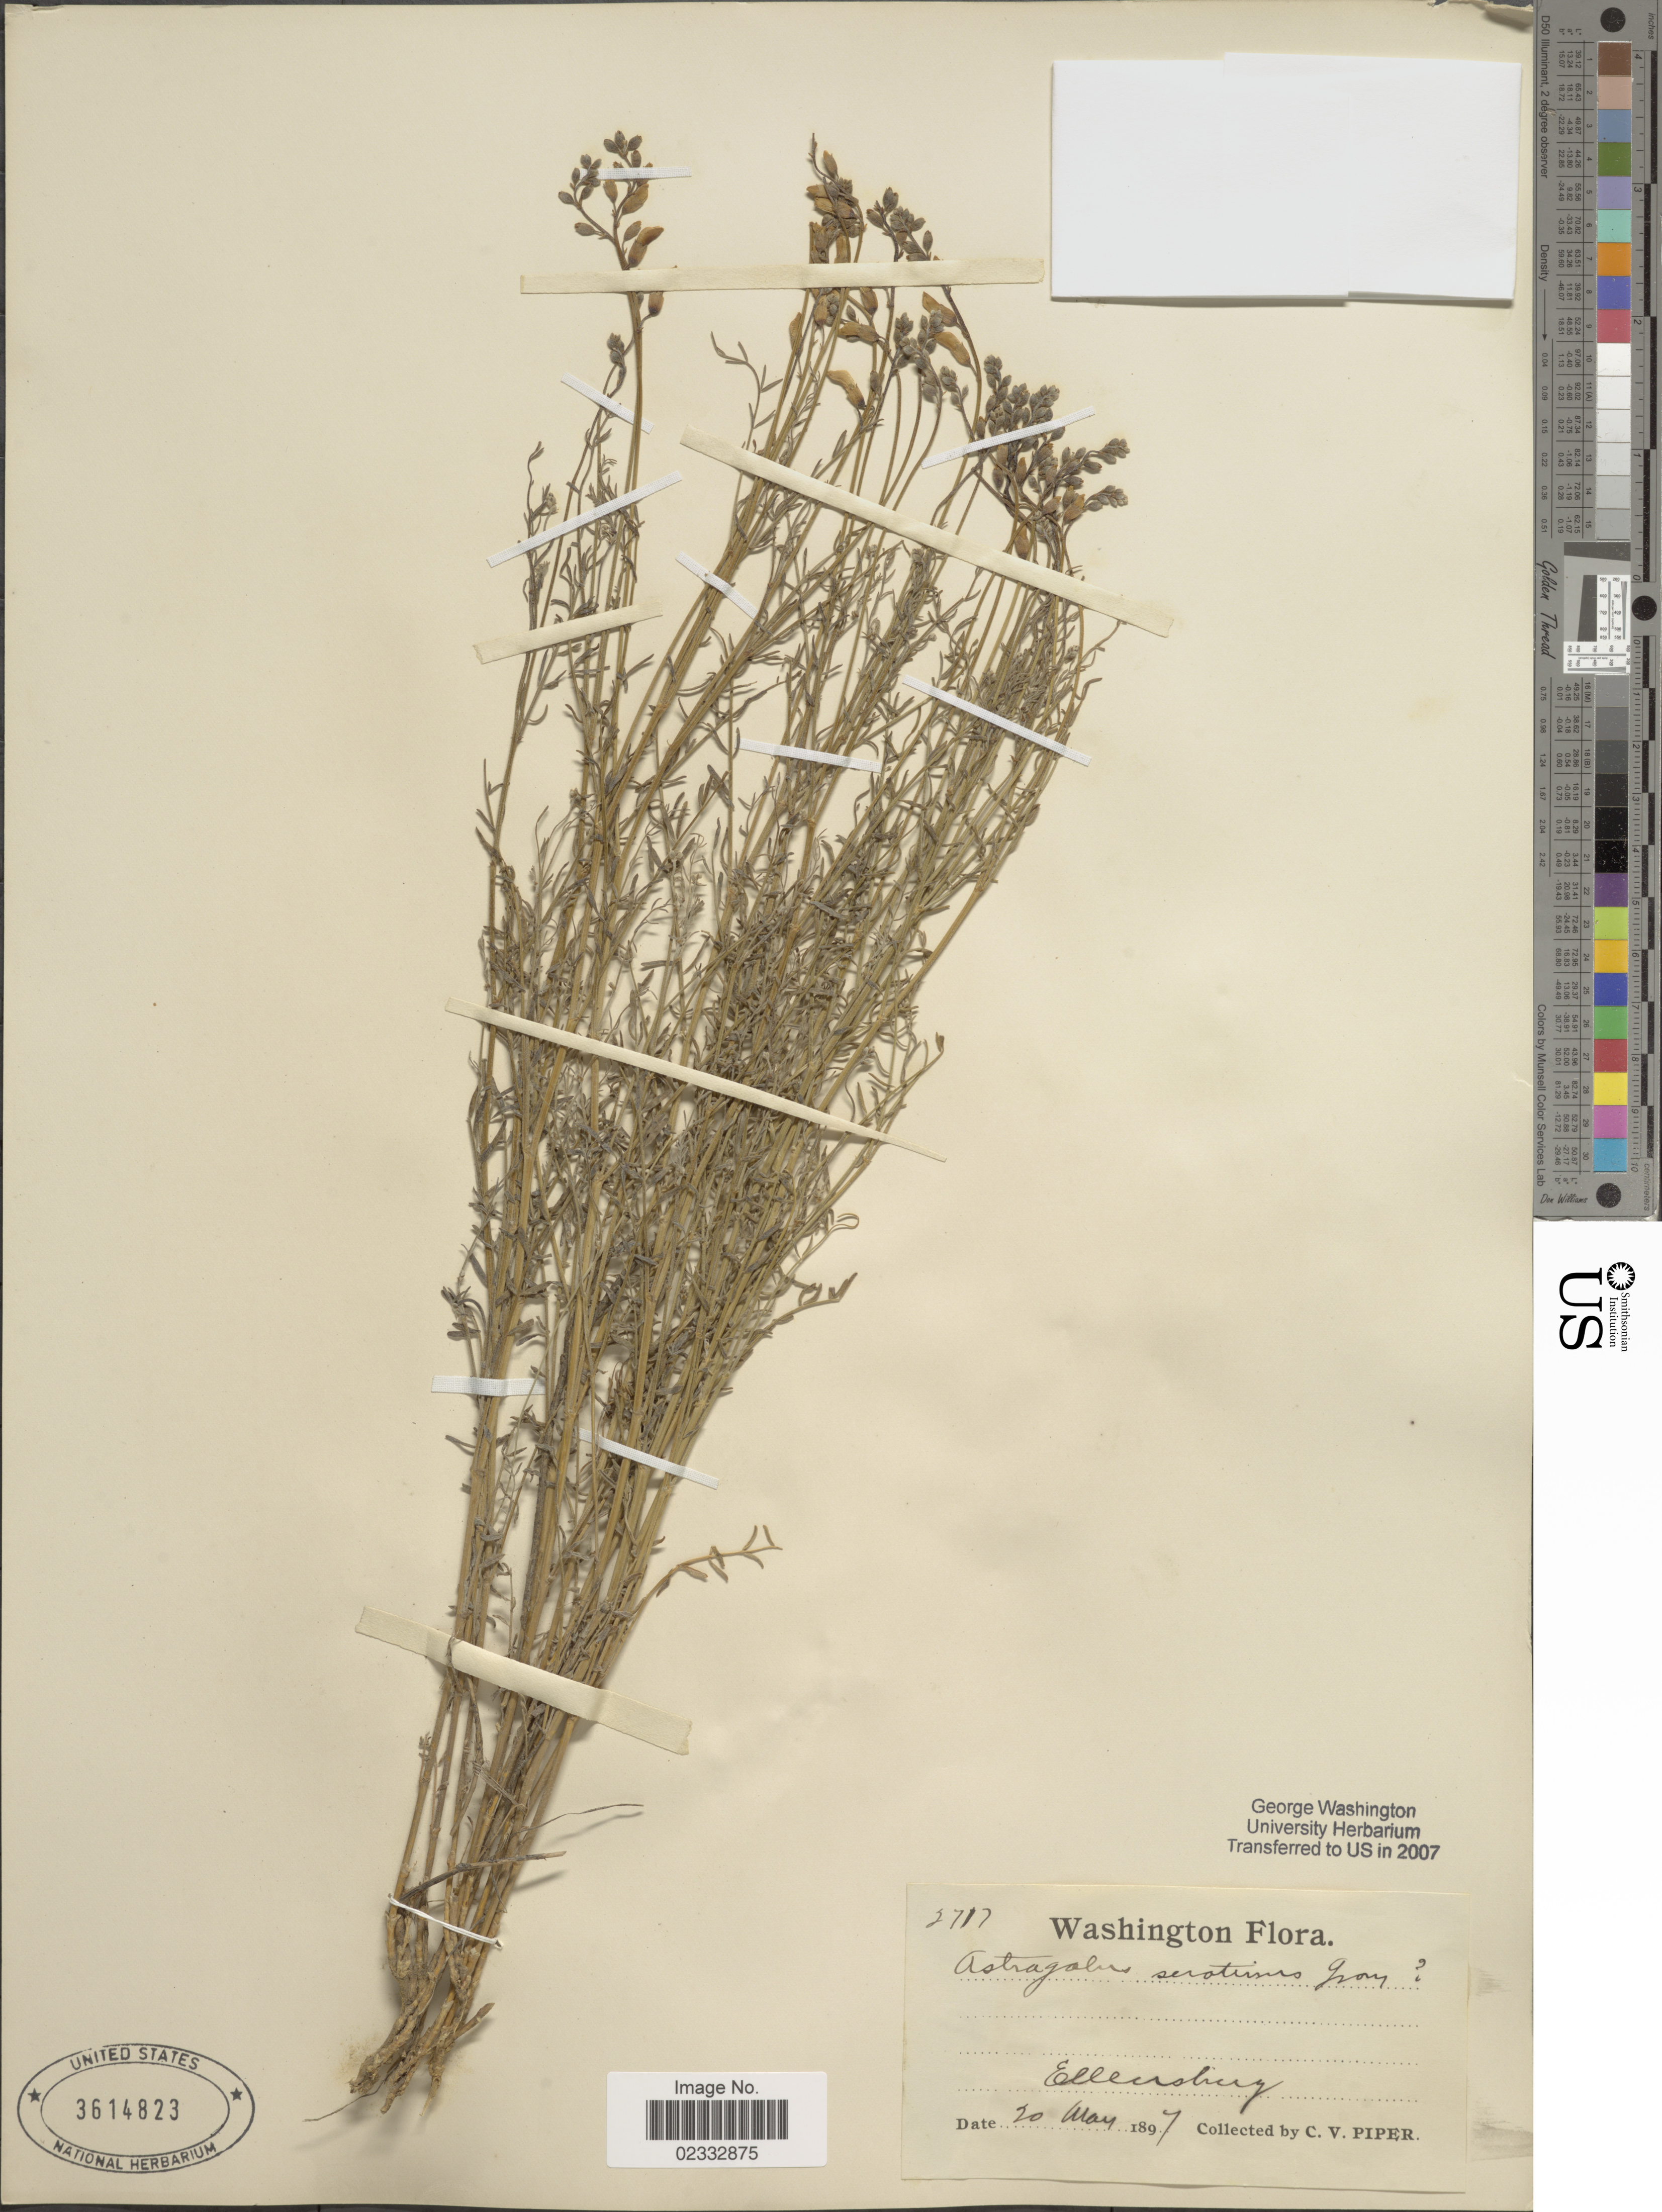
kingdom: Plantae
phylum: Tracheophyta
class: Magnoliopsida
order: Fabales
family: Fabaceae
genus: Astragalus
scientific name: Astragalus miser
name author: Douglas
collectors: C. V. Piper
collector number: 2717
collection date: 1897-05-20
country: United States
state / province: Washington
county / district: Kittitas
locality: Ellensburg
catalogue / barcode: US 3614823